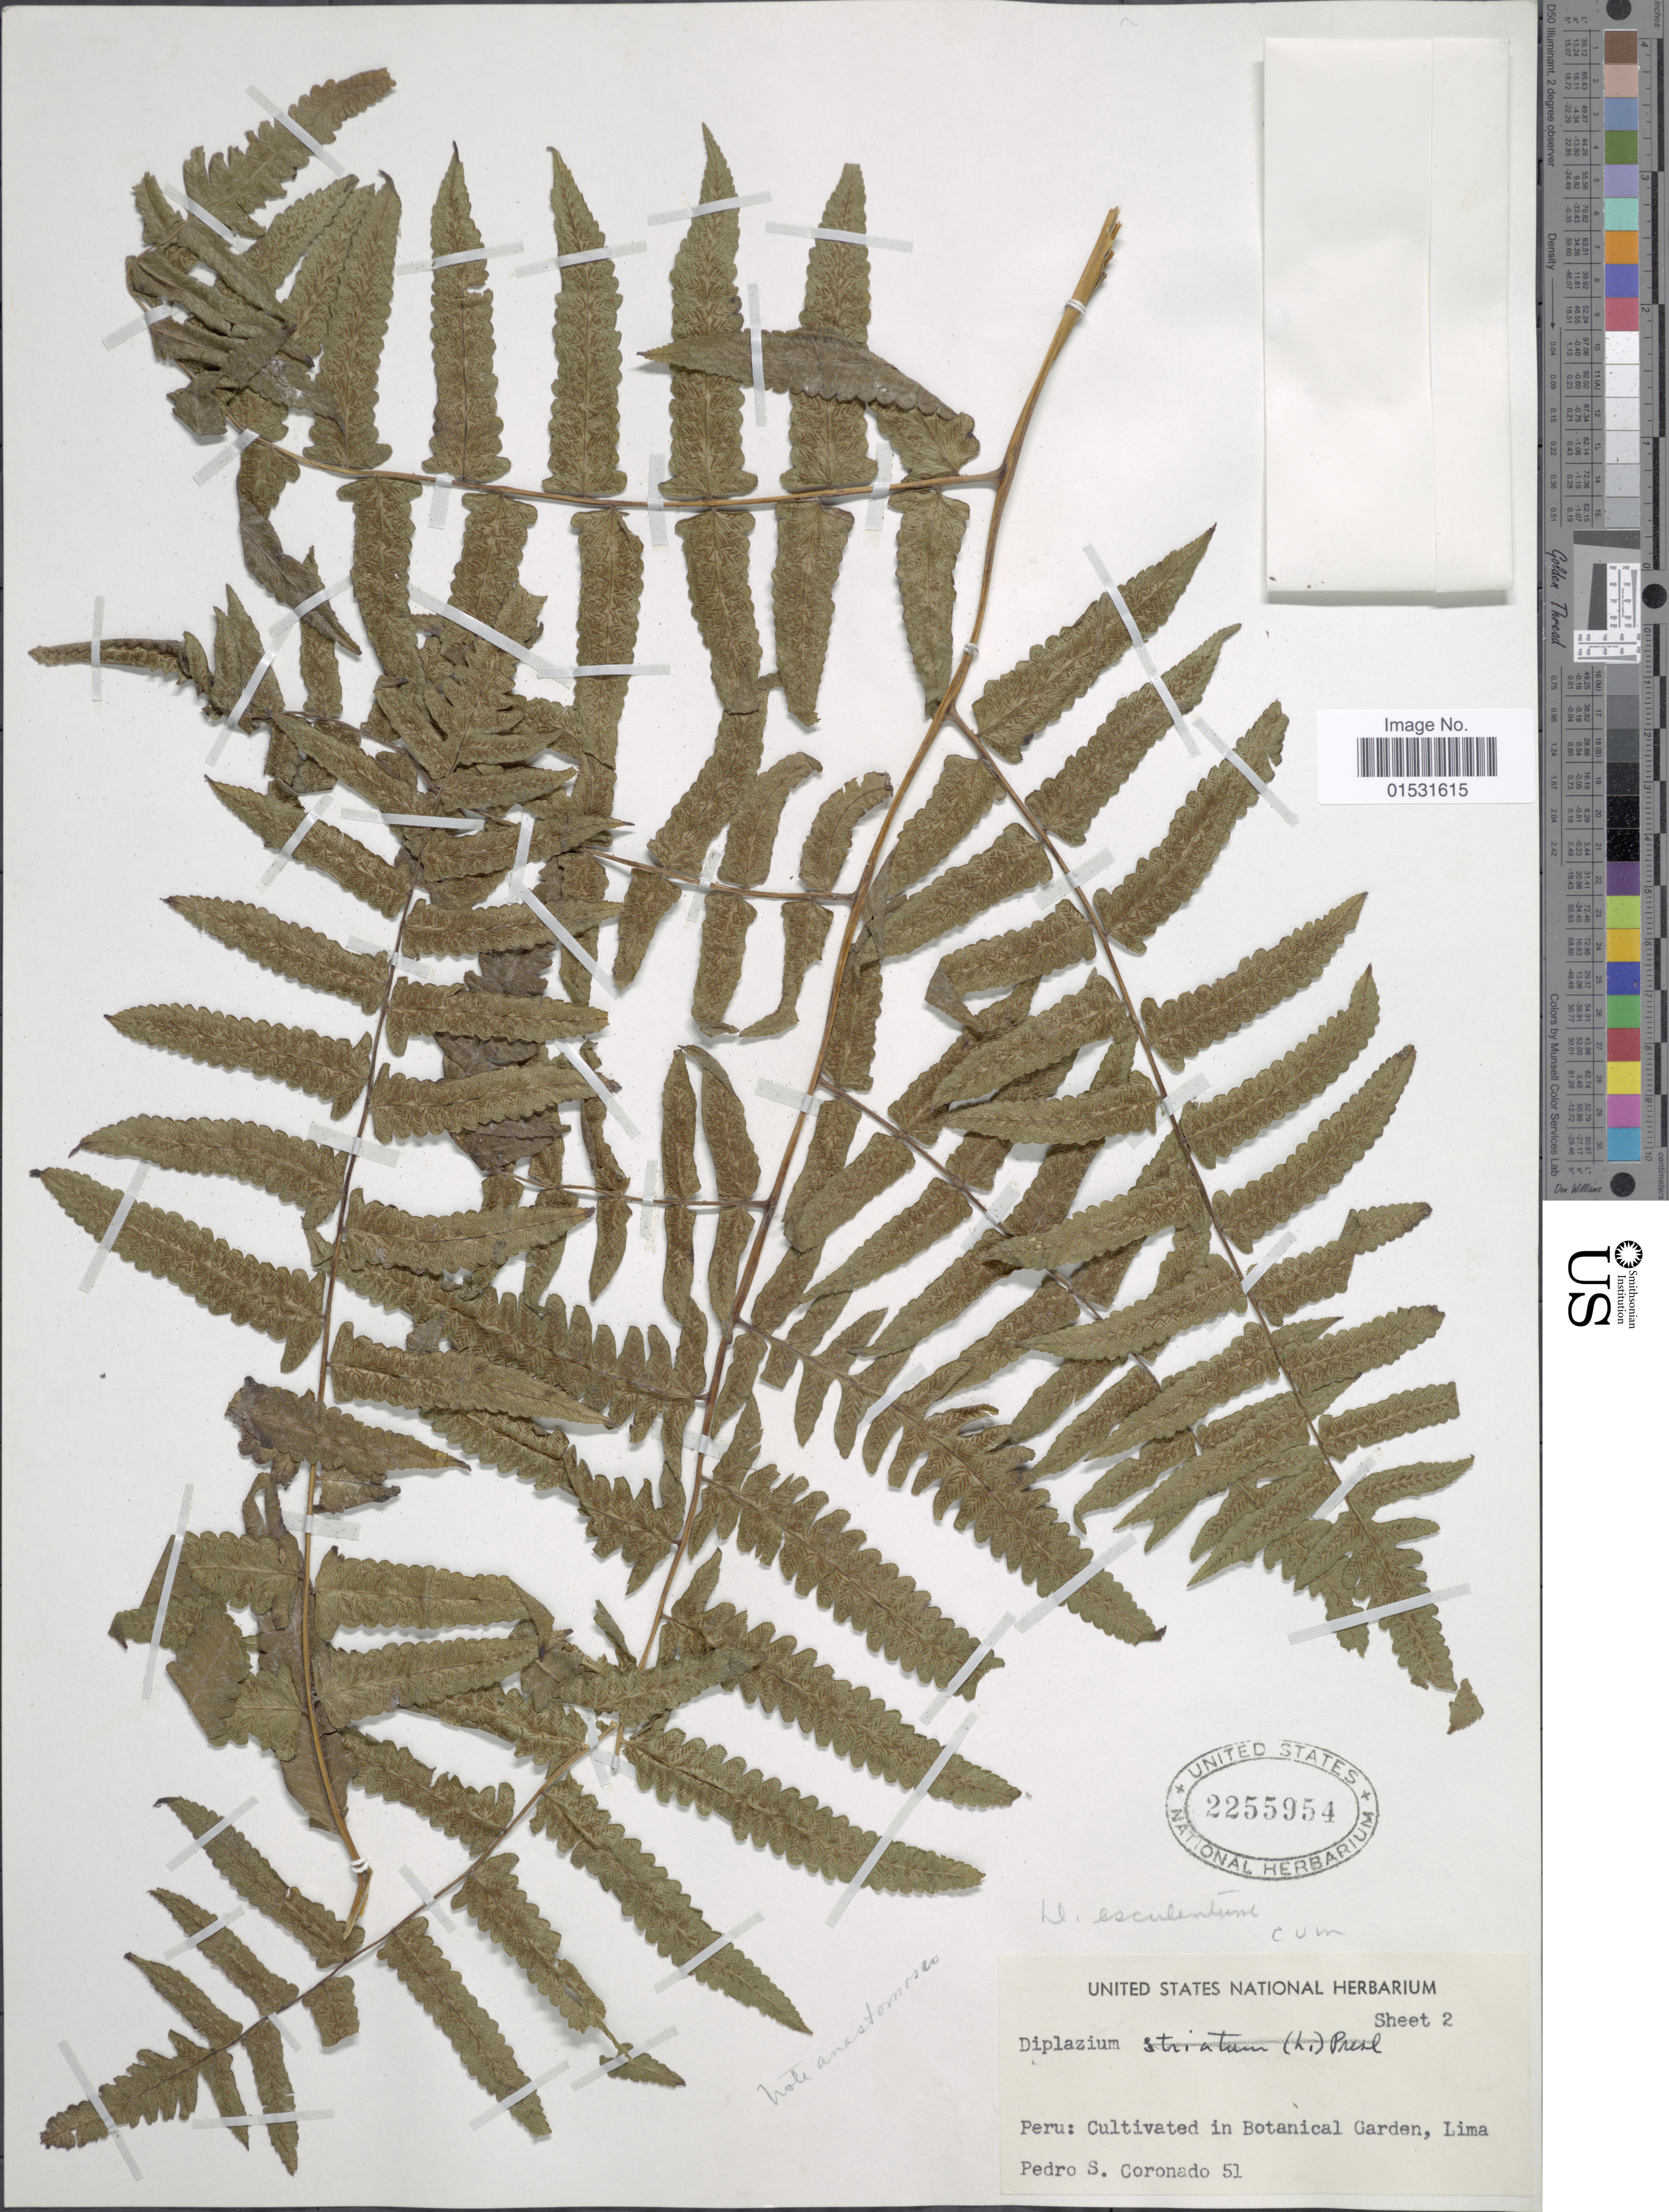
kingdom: Plantae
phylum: Tracheophyta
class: Polypodiopsida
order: Polypodiales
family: Athyriaceae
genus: Diplazium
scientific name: Diplazium esculentum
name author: (Retz.) Sw.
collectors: P. Coronado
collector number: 51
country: Peru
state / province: Lima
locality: Cultivated in Botanical Garden.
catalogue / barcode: US 2255954